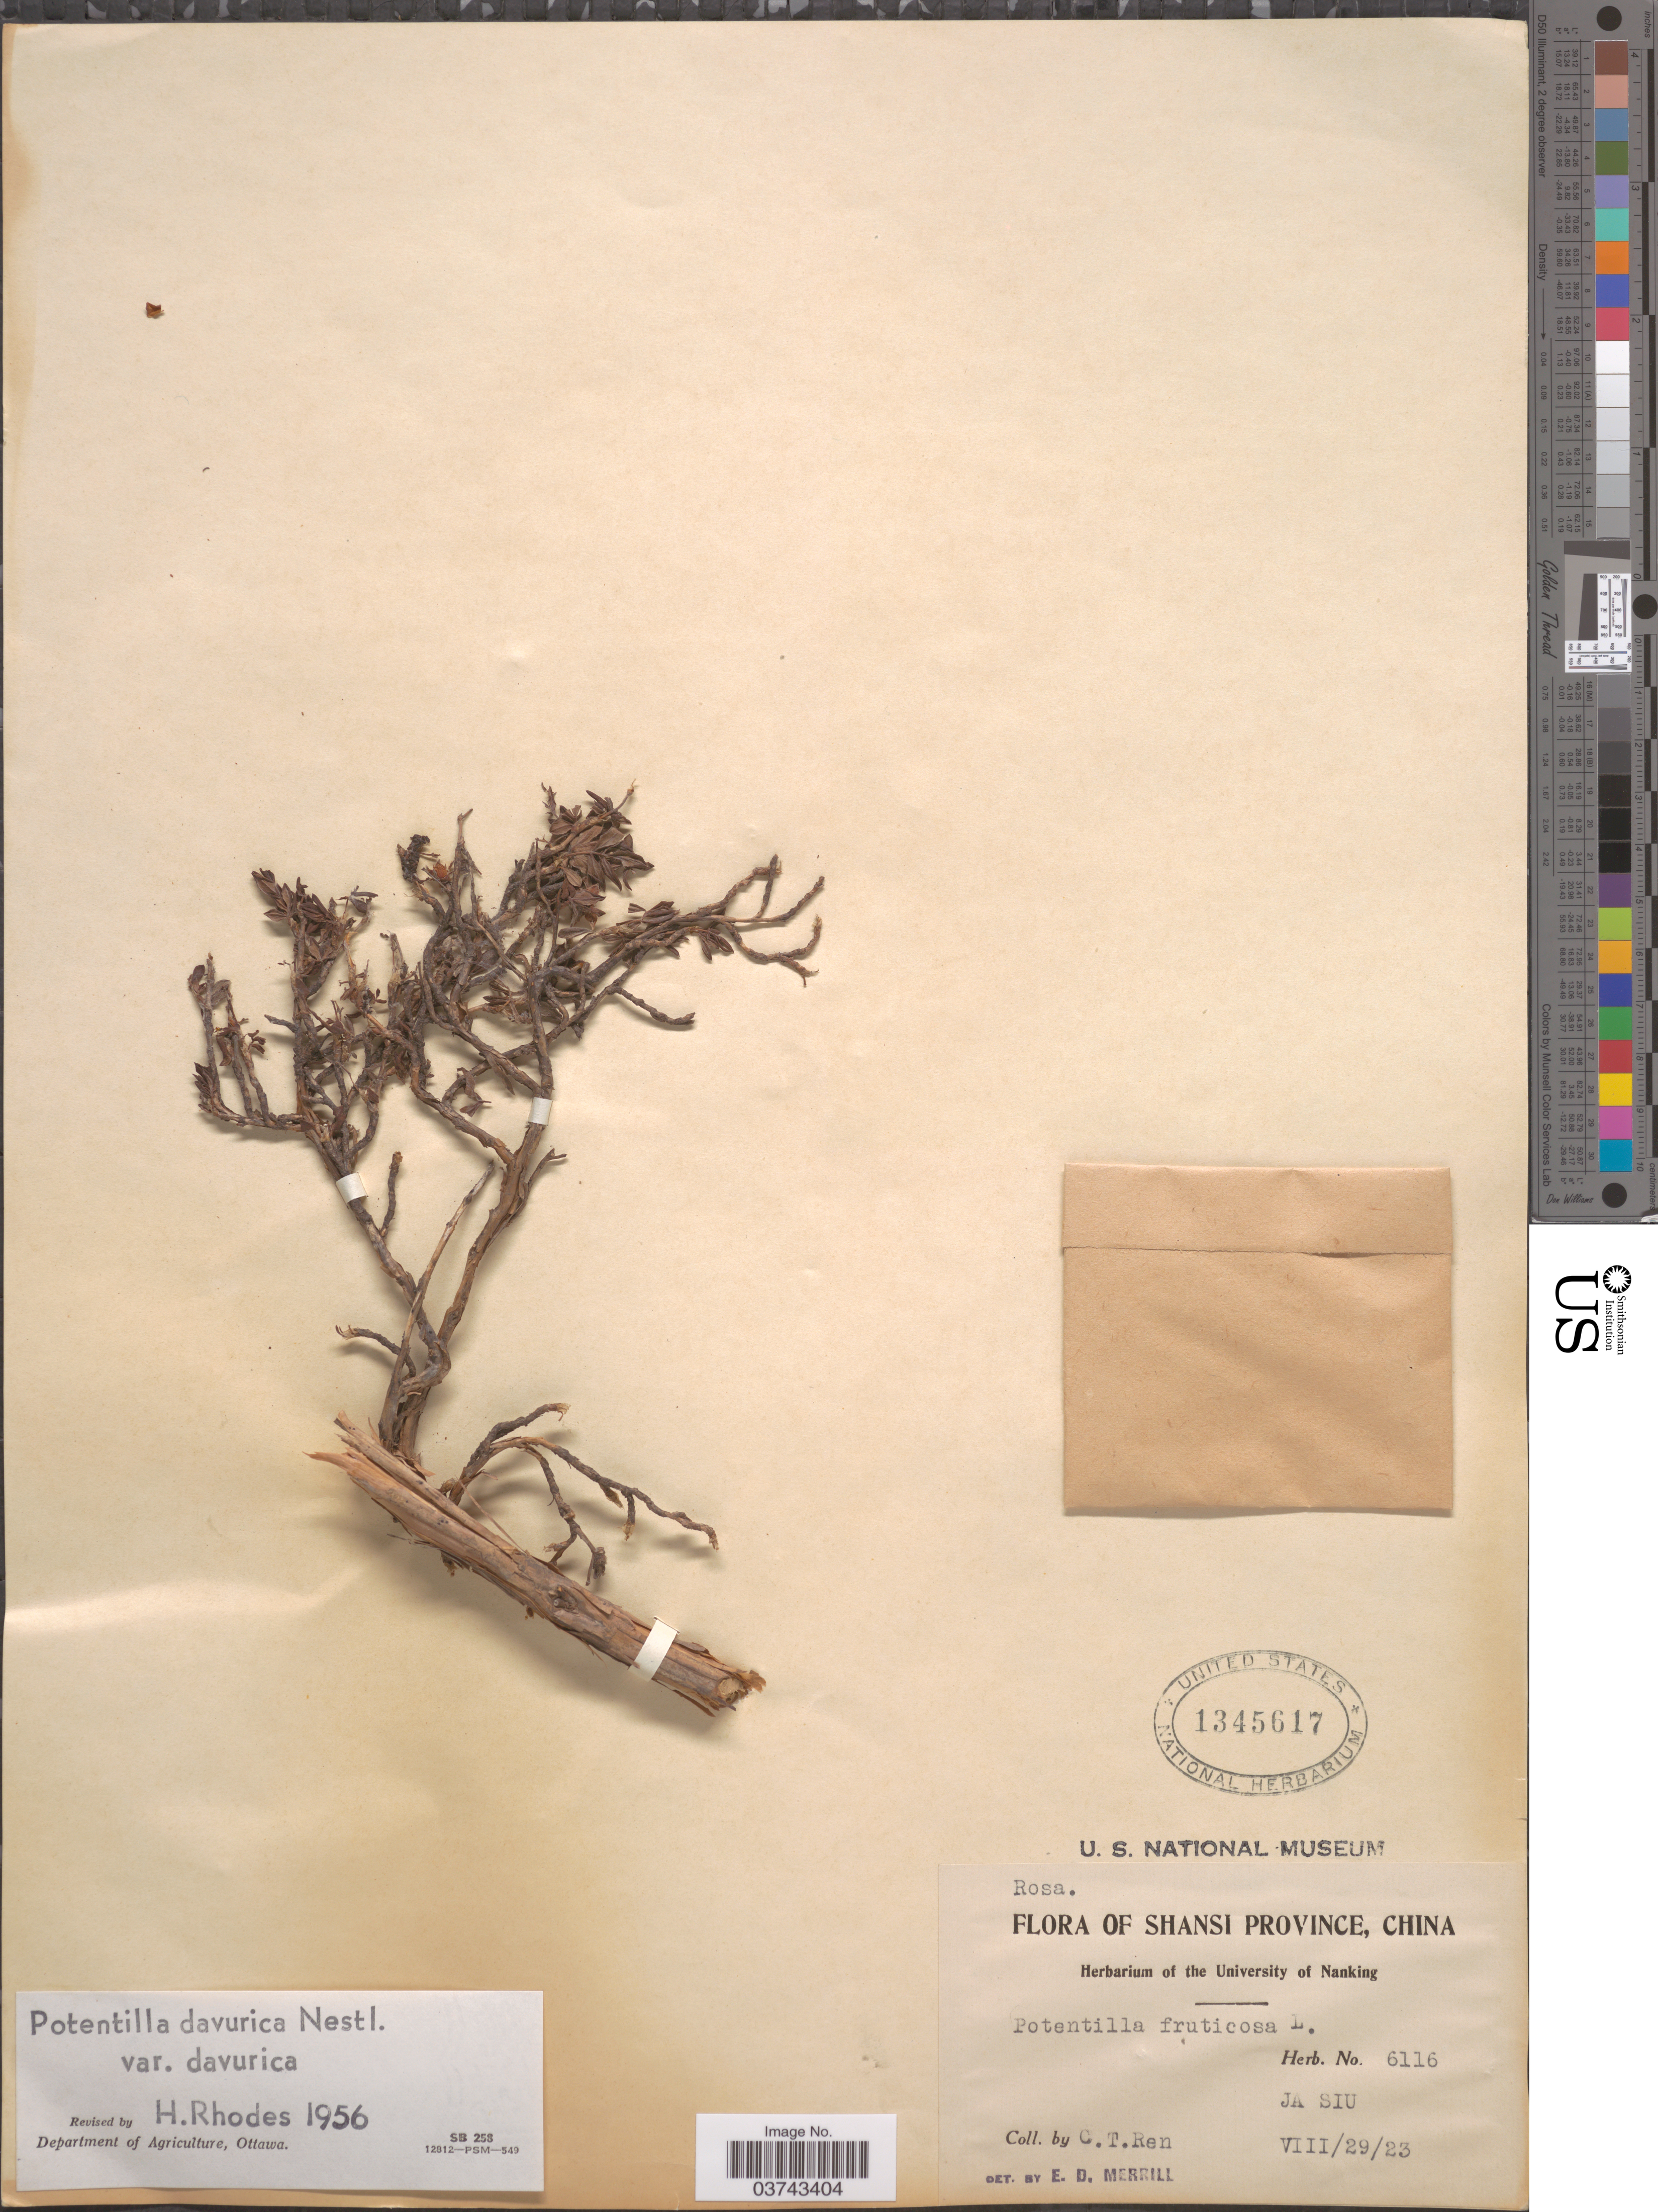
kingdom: Plantae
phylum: Tracheophyta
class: Magnoliopsida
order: Rosales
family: Rosaceae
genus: Dasiphora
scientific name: Dasiphora glabrata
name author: (Willd. ex Schltdl.) Soják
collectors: C. Ren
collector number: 6116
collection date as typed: Transcribed d/m/y: 29/8/23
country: China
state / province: Shanxi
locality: Shansi Province. Ja Siu.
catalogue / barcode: US 1345617